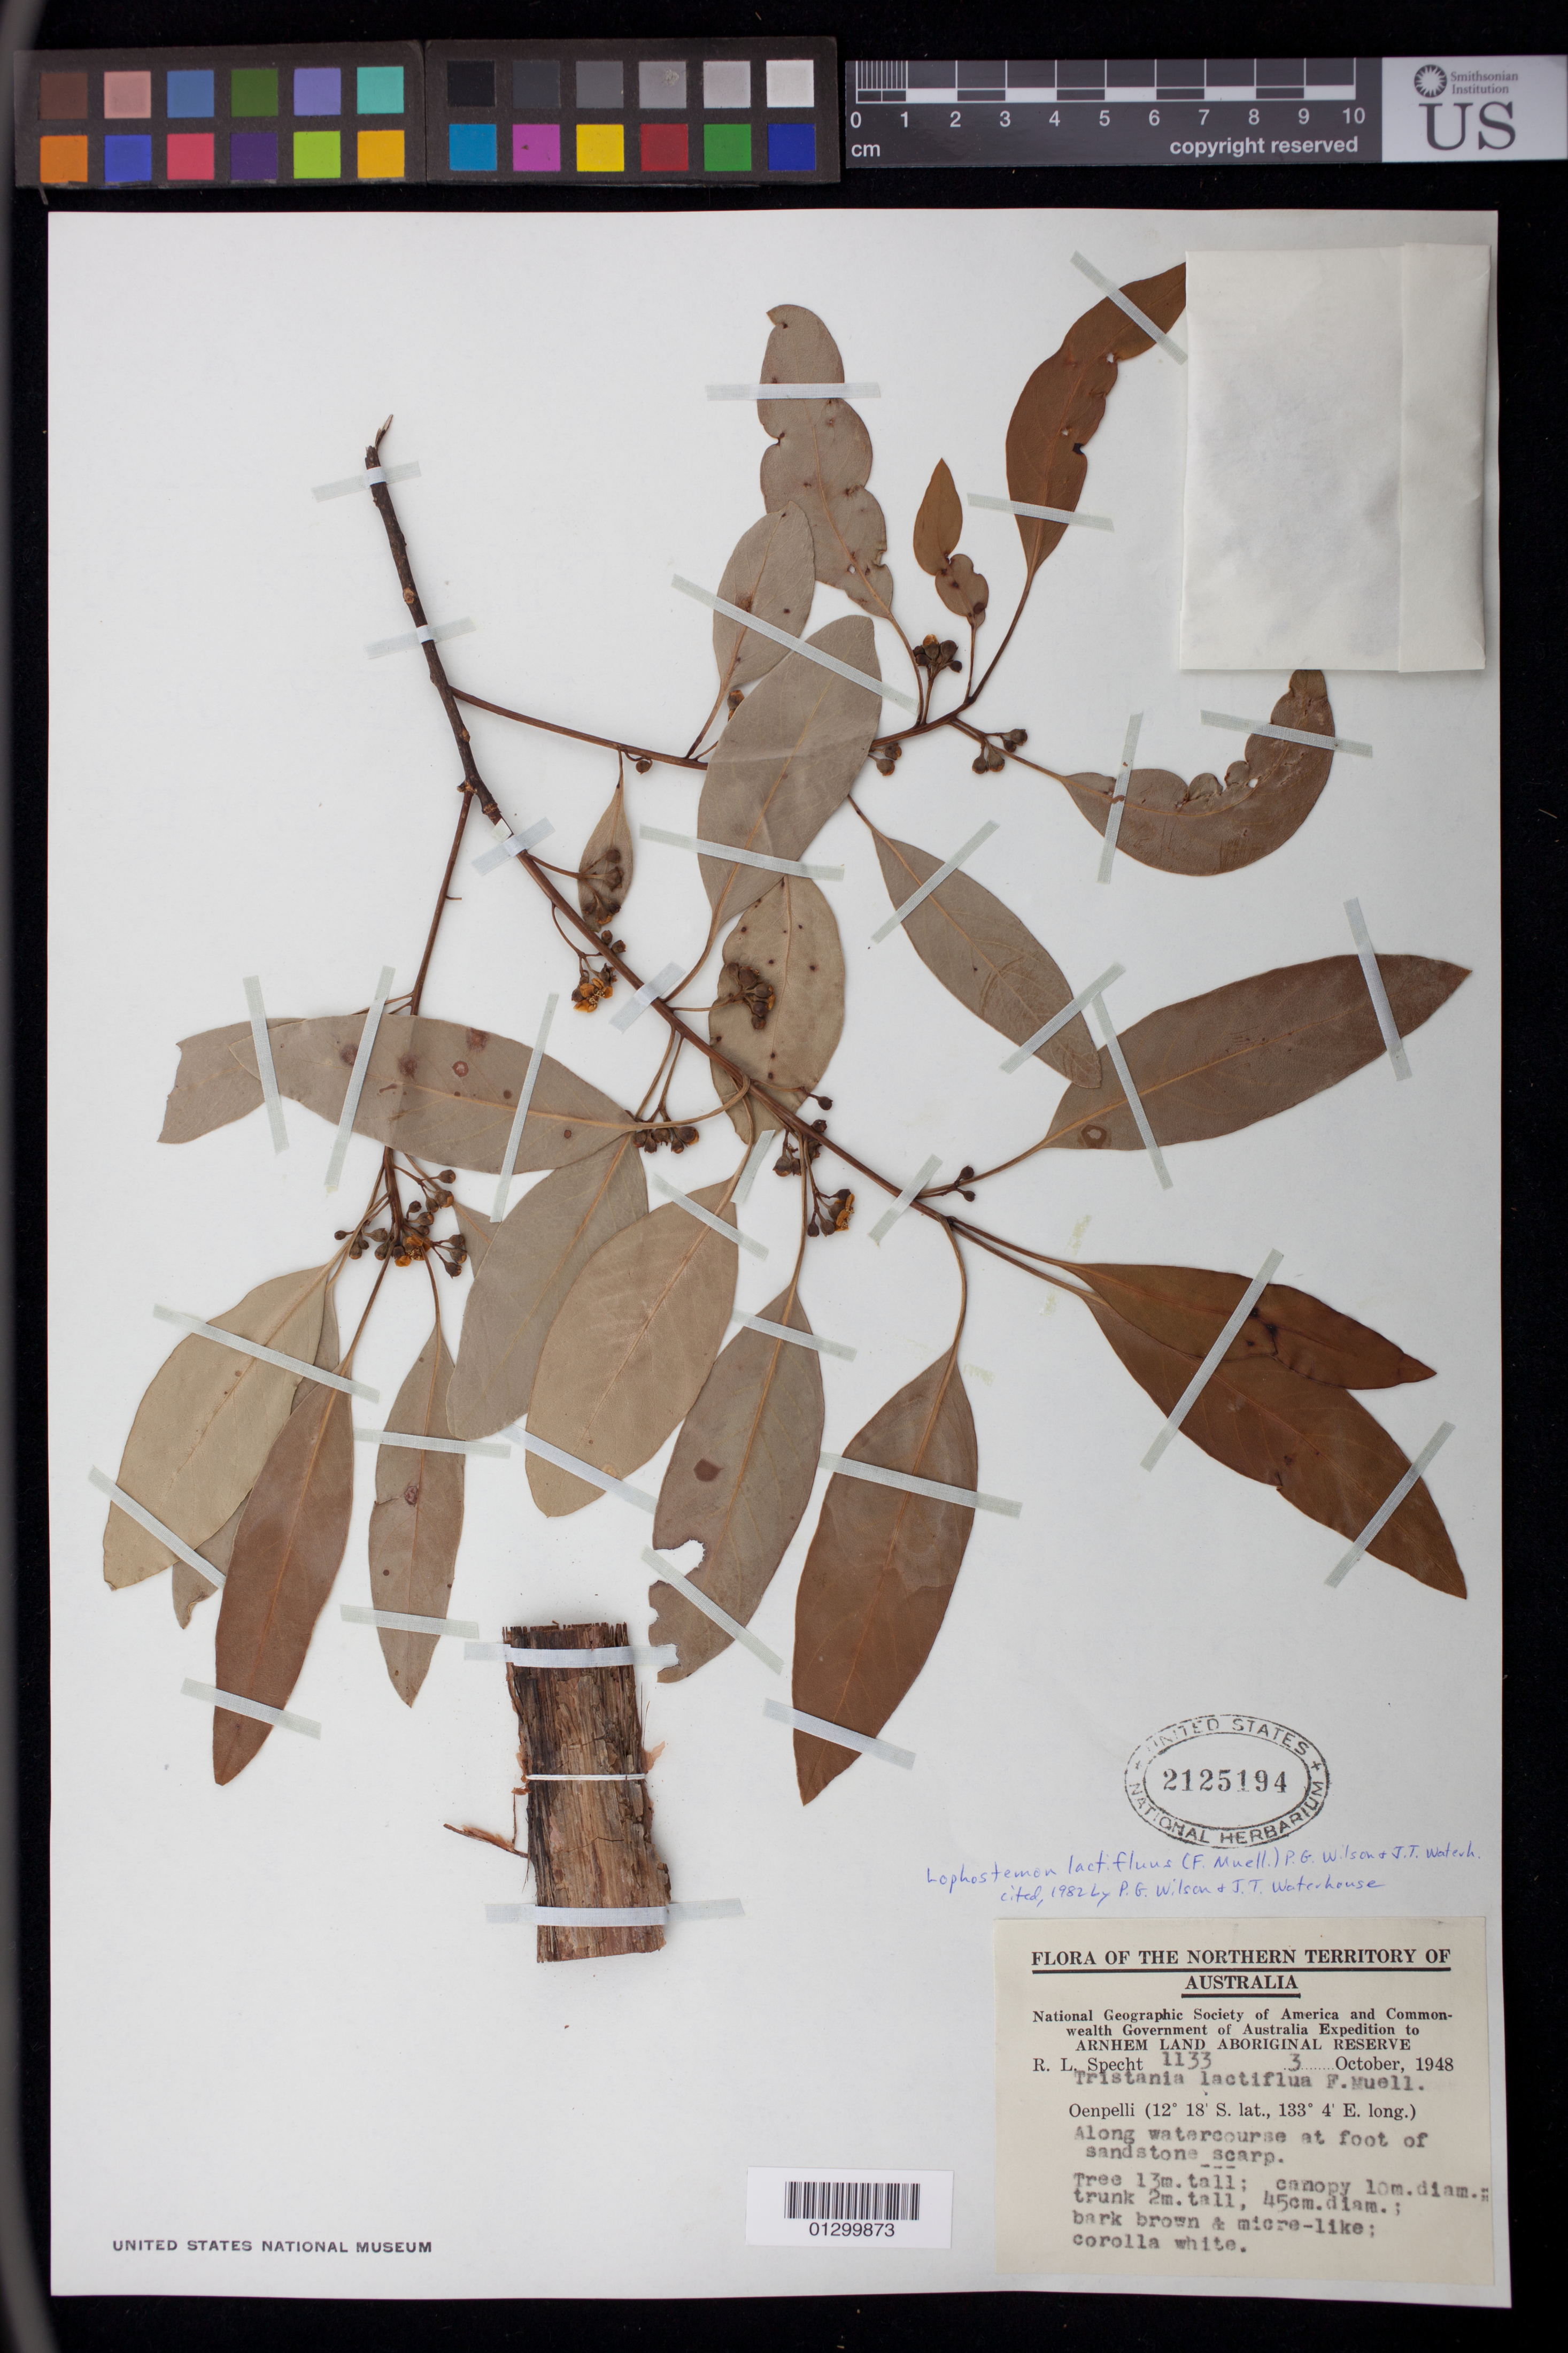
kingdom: Plantae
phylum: Tracheophyta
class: Magnoliopsida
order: Myrtales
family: Myrtaceae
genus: Lophostemon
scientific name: Lophostemon lactifluus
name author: (F. Muell.) P.G. Wilson & J. T. Waterh.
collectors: R. L. Specht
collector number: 1133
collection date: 1948-10-03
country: Australia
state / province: Northern Territory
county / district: West Arnhem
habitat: Along watercourse at foot of sandstone scarp.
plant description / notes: Tree 13 m. tall; canopy 10 m. diam.; trunk 2 m. tall, 45 cm. diam.; bark brown and micre-like; corolla white.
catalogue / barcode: US 2125194